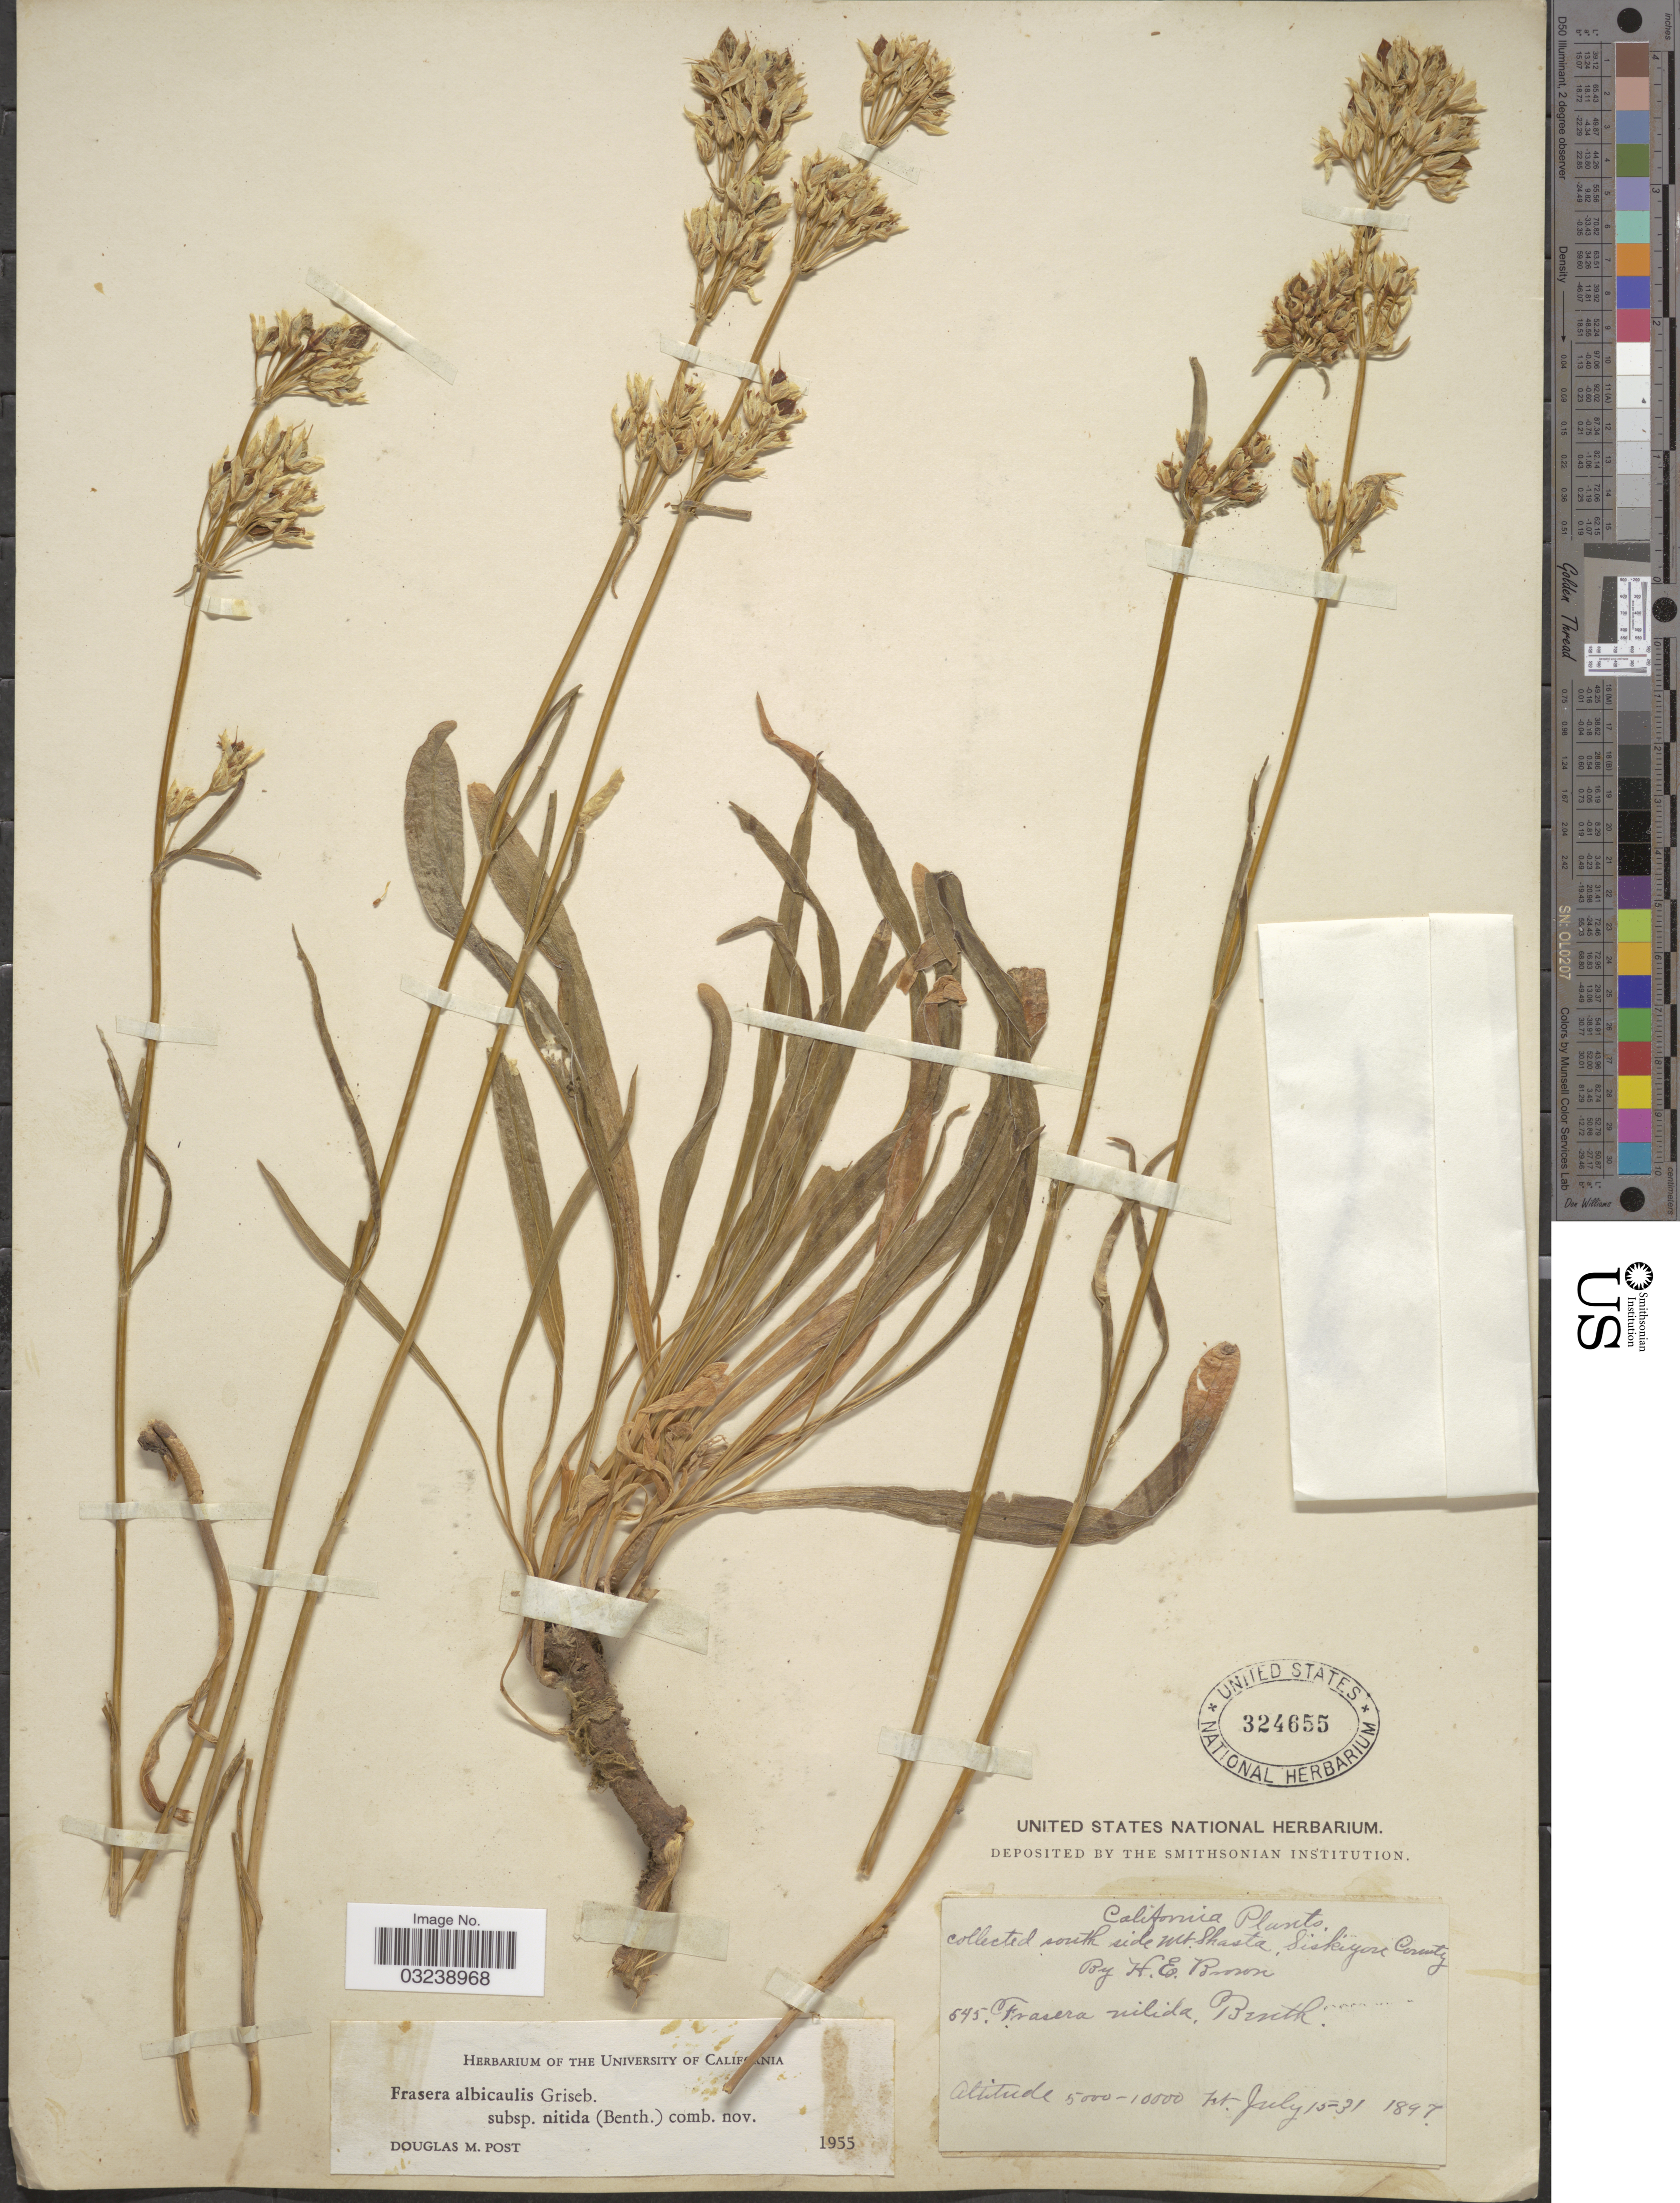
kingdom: Plantae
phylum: Tracheophyta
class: Magnoliopsida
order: Gentianales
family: Gentianaceae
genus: Frasera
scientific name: Frasera albicaulis var. nitida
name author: (Benth.) C.L. Hitchc.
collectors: H. E. Brown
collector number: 645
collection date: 1897-07-15/1897-07-31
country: United States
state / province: California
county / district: Siskiyou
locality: South side Mt. Shasta, Siskiyou County.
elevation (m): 1524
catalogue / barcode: US 324655